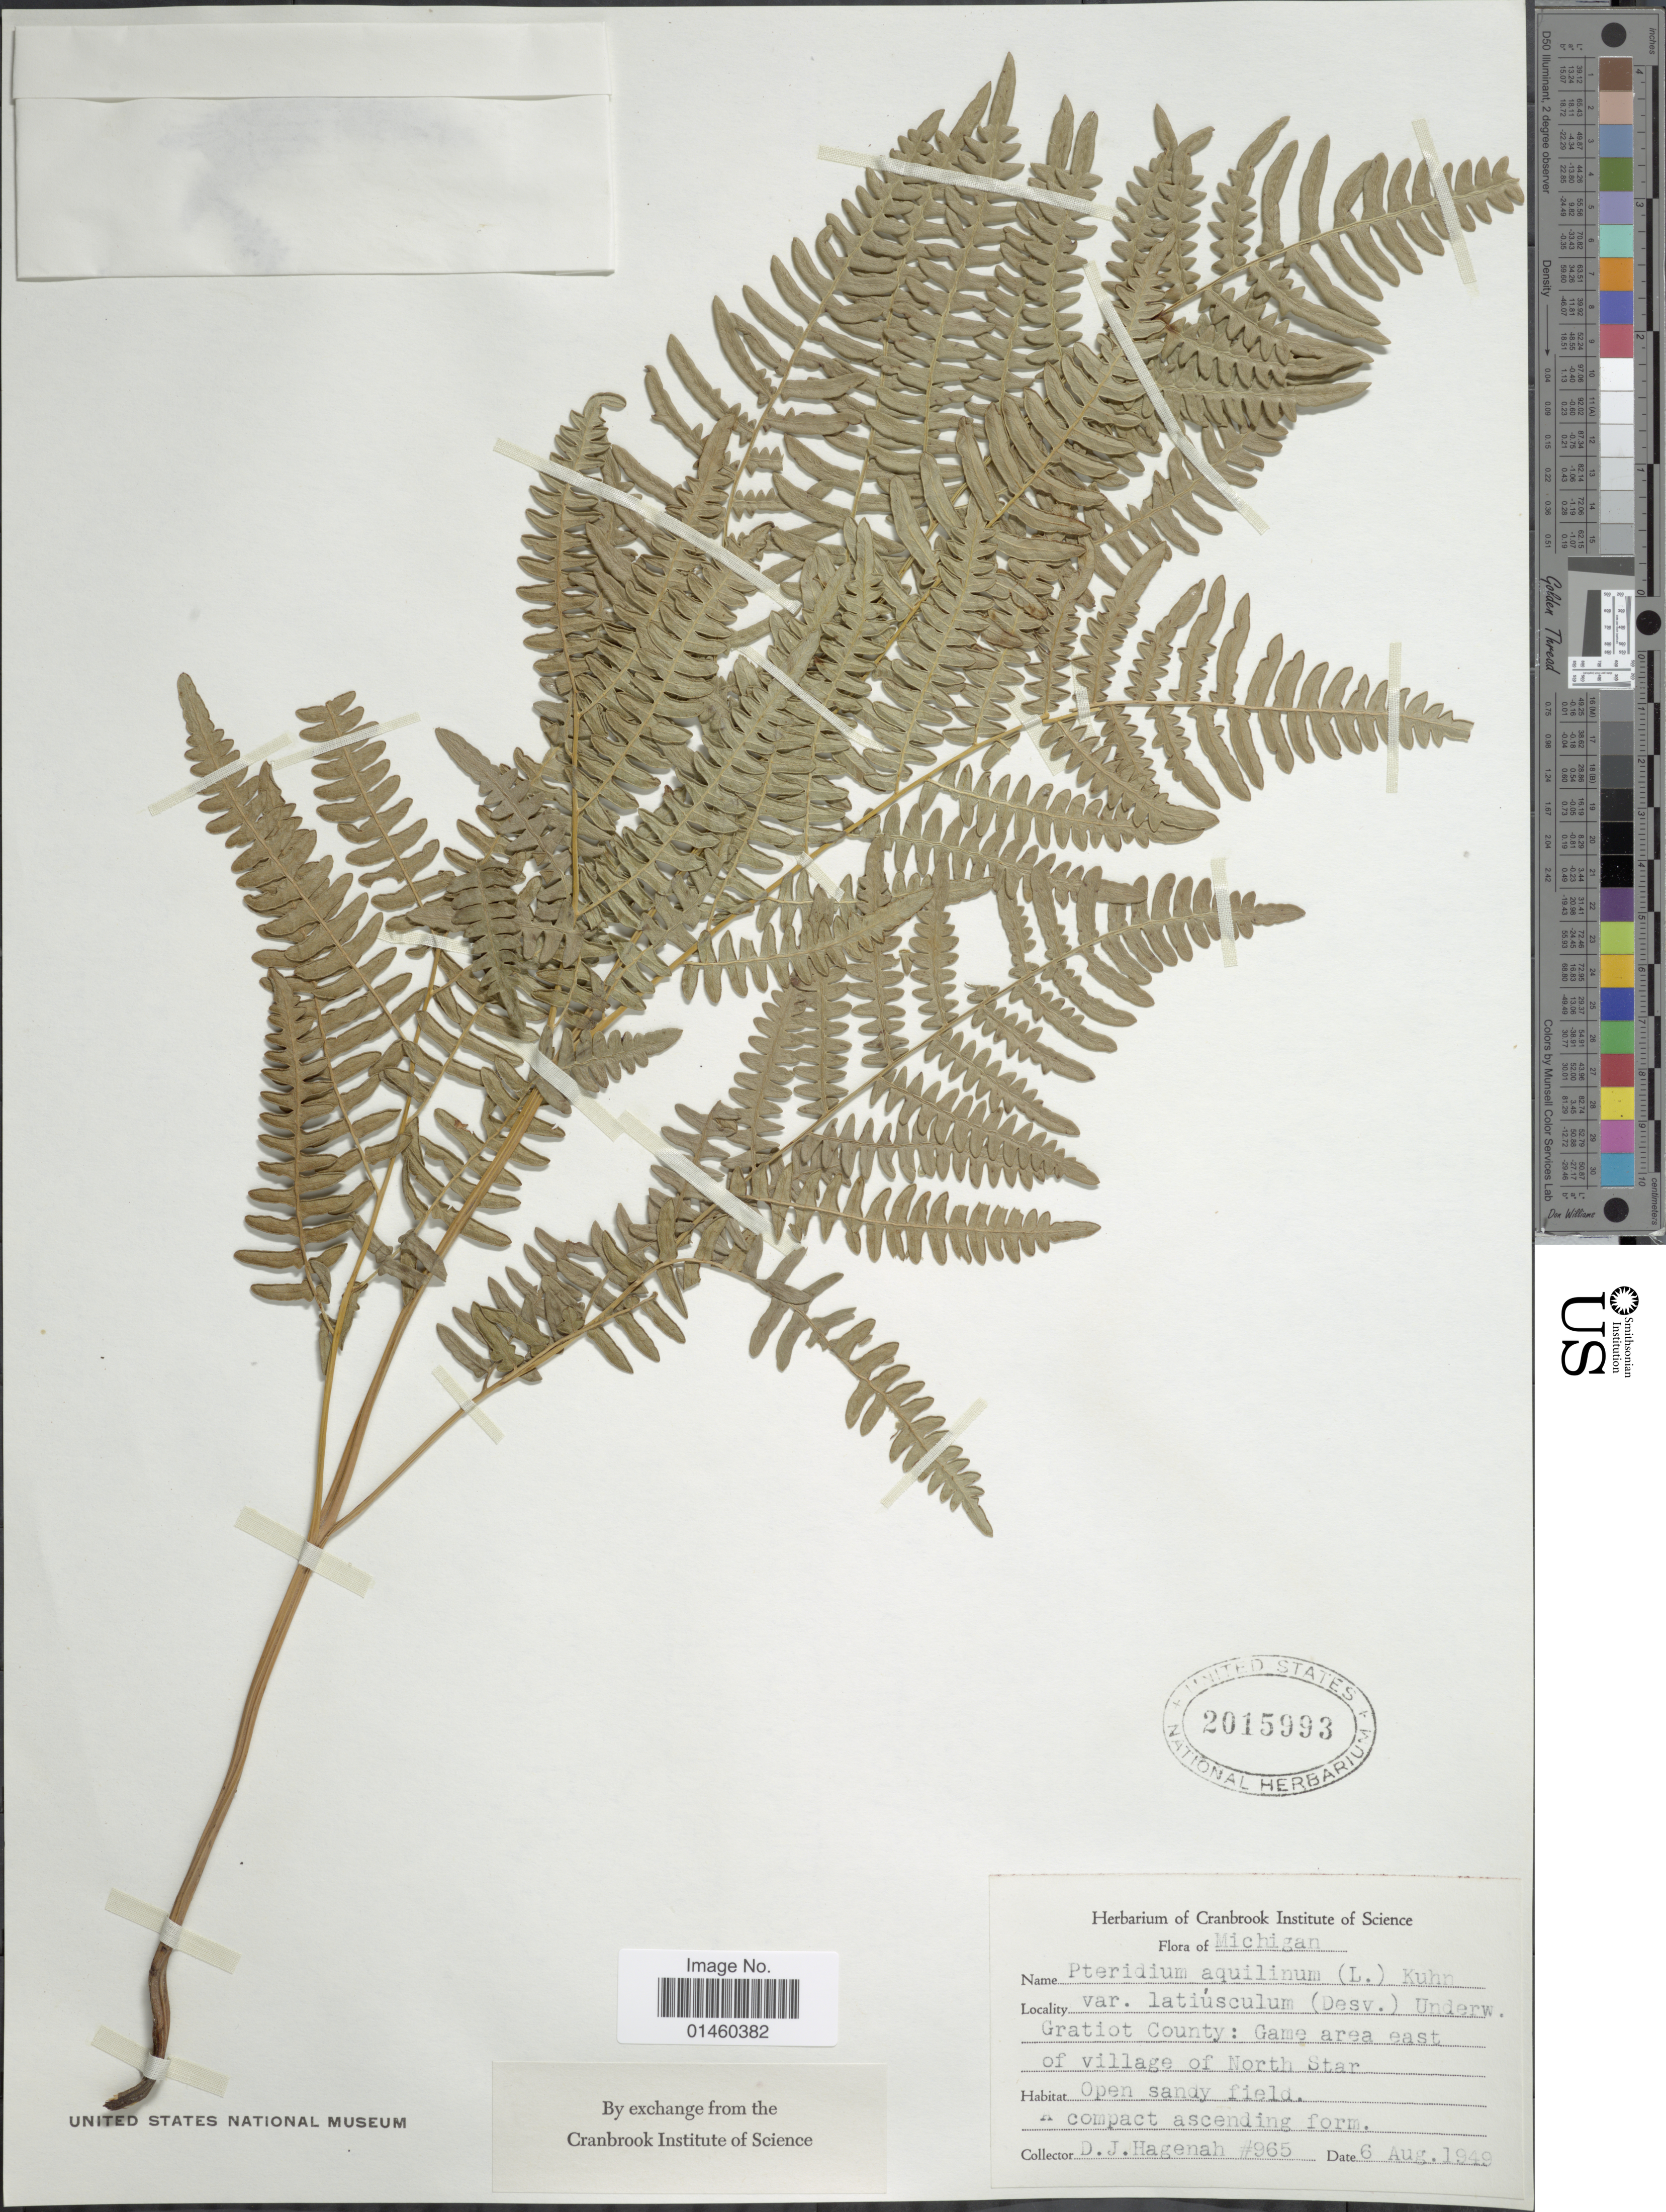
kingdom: Plantae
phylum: Tracheophyta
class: Polypodiopsida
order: Polypodiales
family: Dennstaedtiaceae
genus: Pteridium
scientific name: Pteridium aquilinum var. latiusculum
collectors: D. Hagenah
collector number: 965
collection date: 1949-08-06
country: United States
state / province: Michigan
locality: Gratiot County: Game area east of village of North Star.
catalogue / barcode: US 2015993